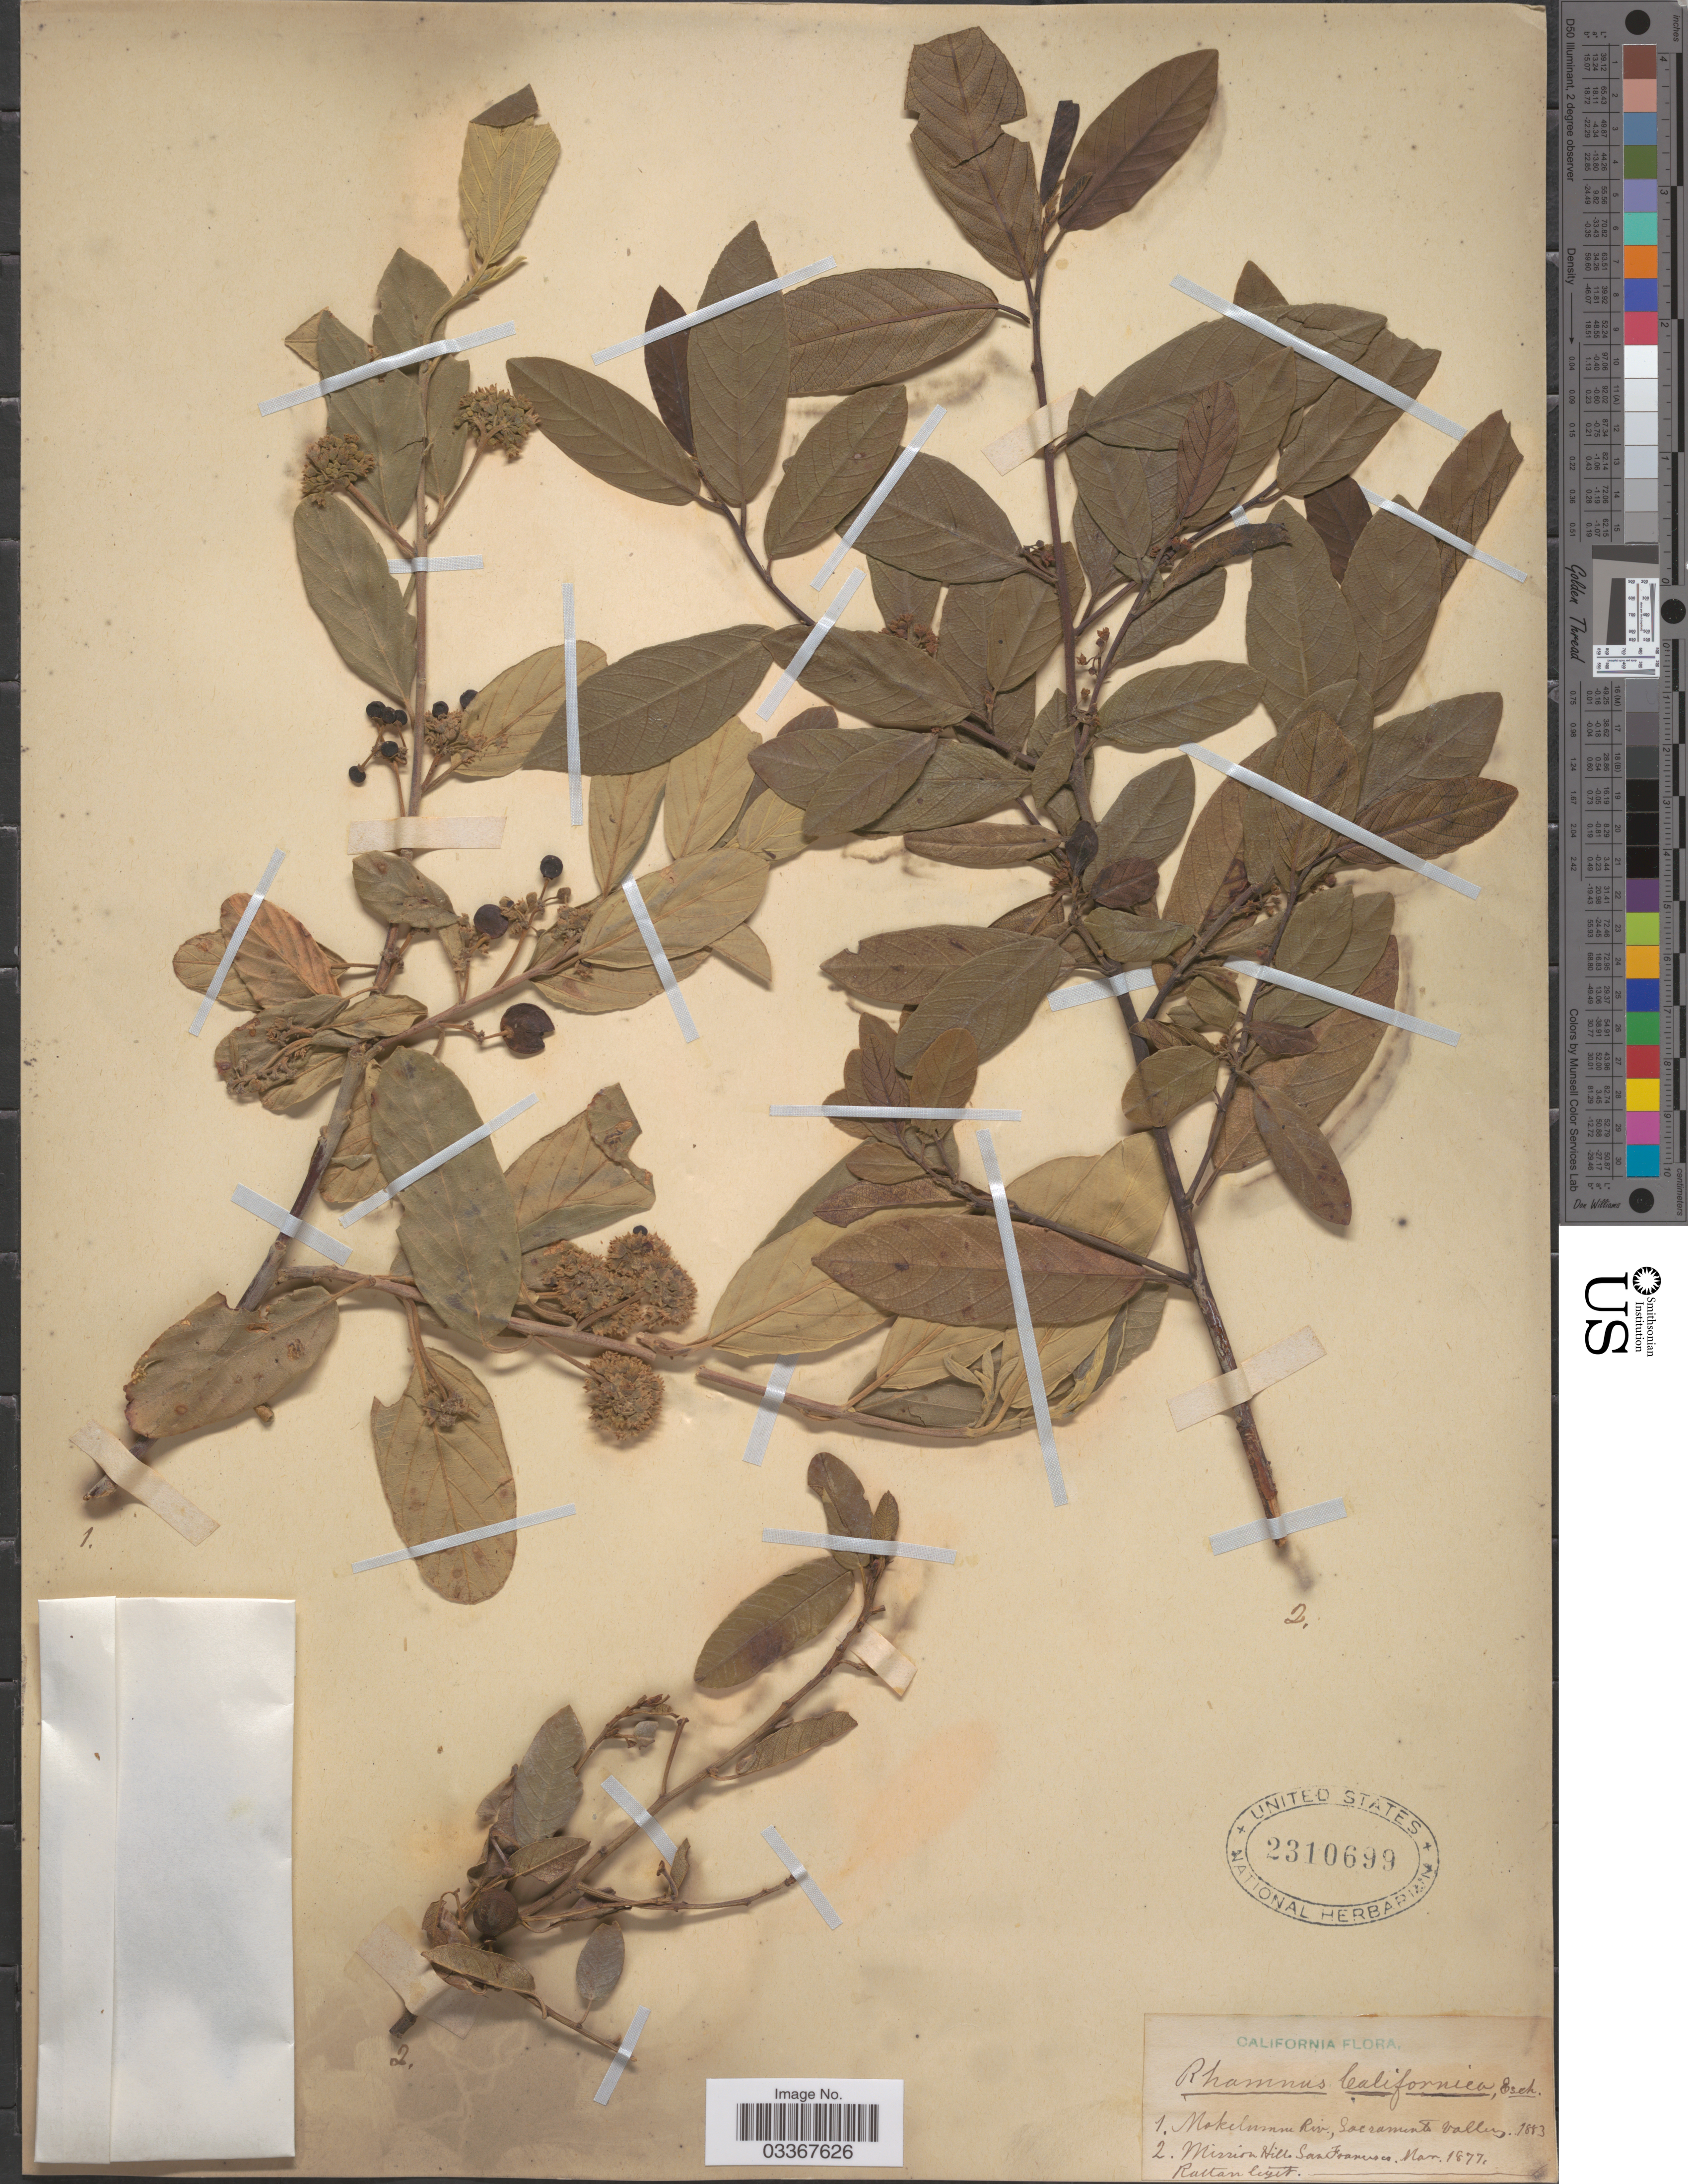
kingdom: Plantae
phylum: Tracheophyta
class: Magnoliopsida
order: Rosales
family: Rhamnaceae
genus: Frangula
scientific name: Frangula californica subsp. ursina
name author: (Greene) Kartesz & Gandhi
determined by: Strong, Mark T., (BOT), Smithsonian Institution - National Museum of Natural History (UNITED STATES)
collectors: Rattan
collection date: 1877-03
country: United States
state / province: California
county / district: San Francisco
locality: Mission Hills, San Francisco.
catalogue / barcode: US 2310699-2